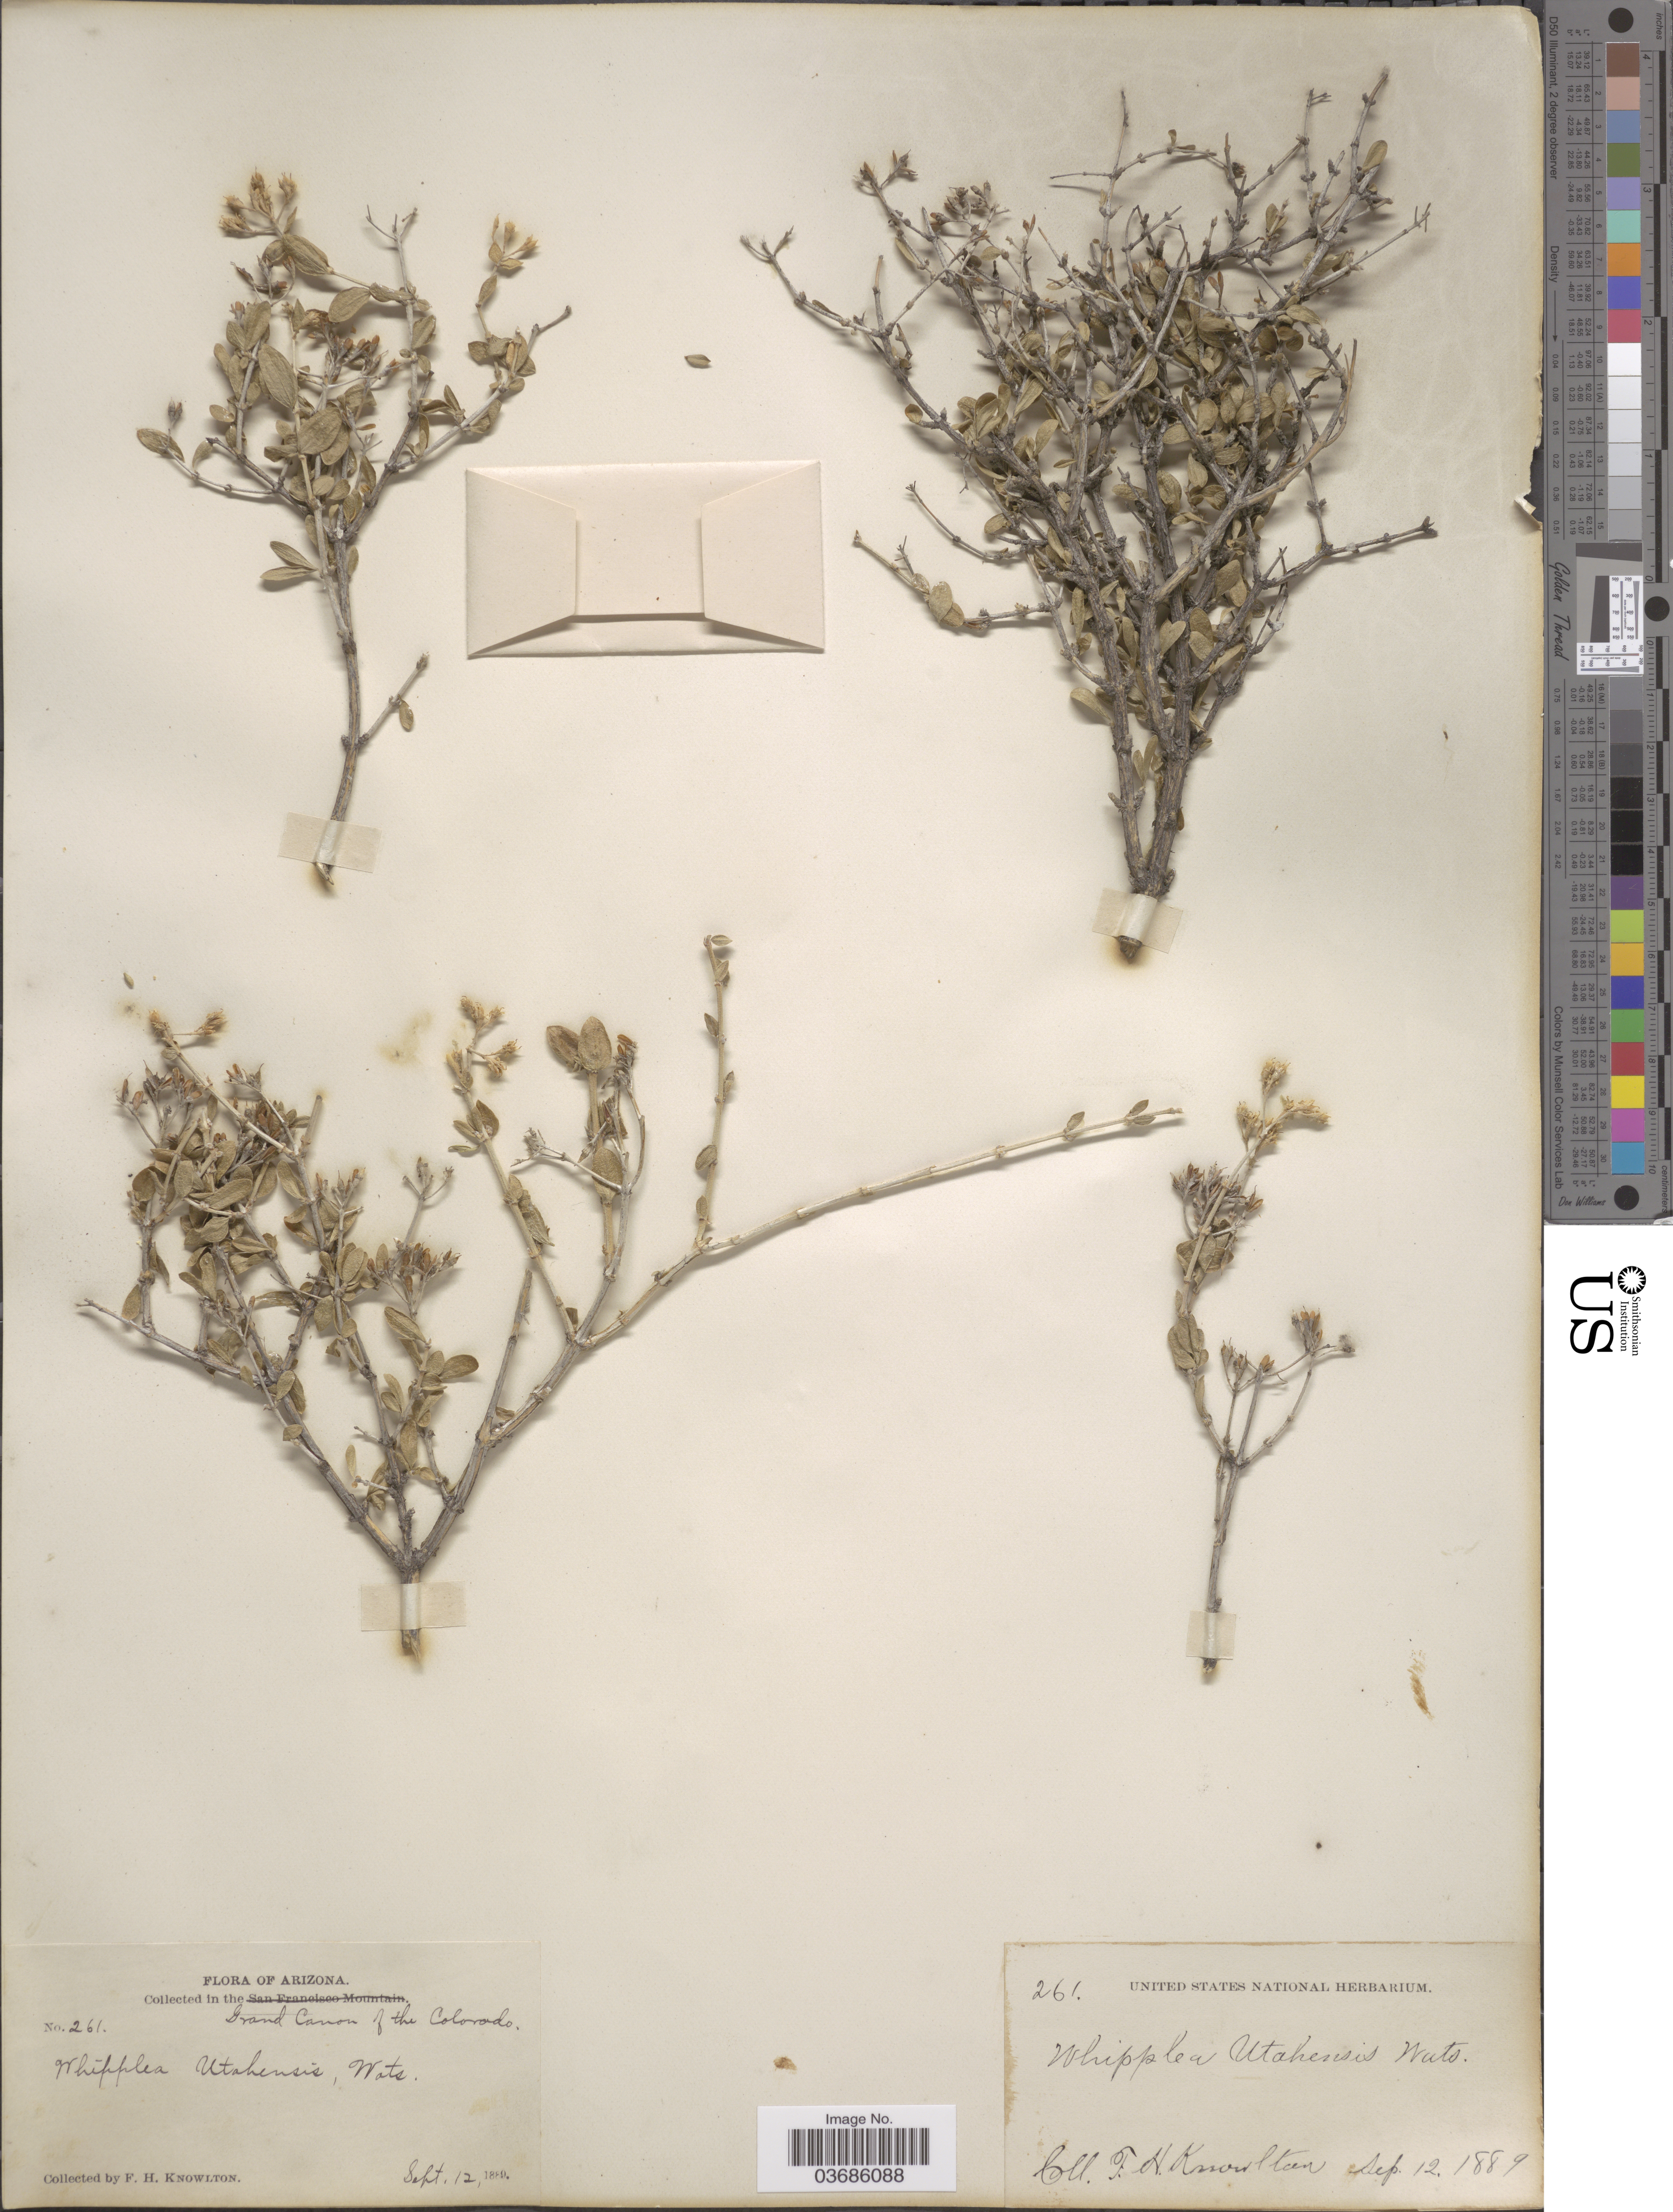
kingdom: Plantae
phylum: Tracheophyta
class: Magnoliopsida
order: Cornales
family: Hydrangeaceae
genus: Fendlerella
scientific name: Fendlerella utahensis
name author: (S. Watson) A. Heller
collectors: F. H. Knowlton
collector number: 261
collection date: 1889-09-12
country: United States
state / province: Arizona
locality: In the Grand Canon of the Colorado.